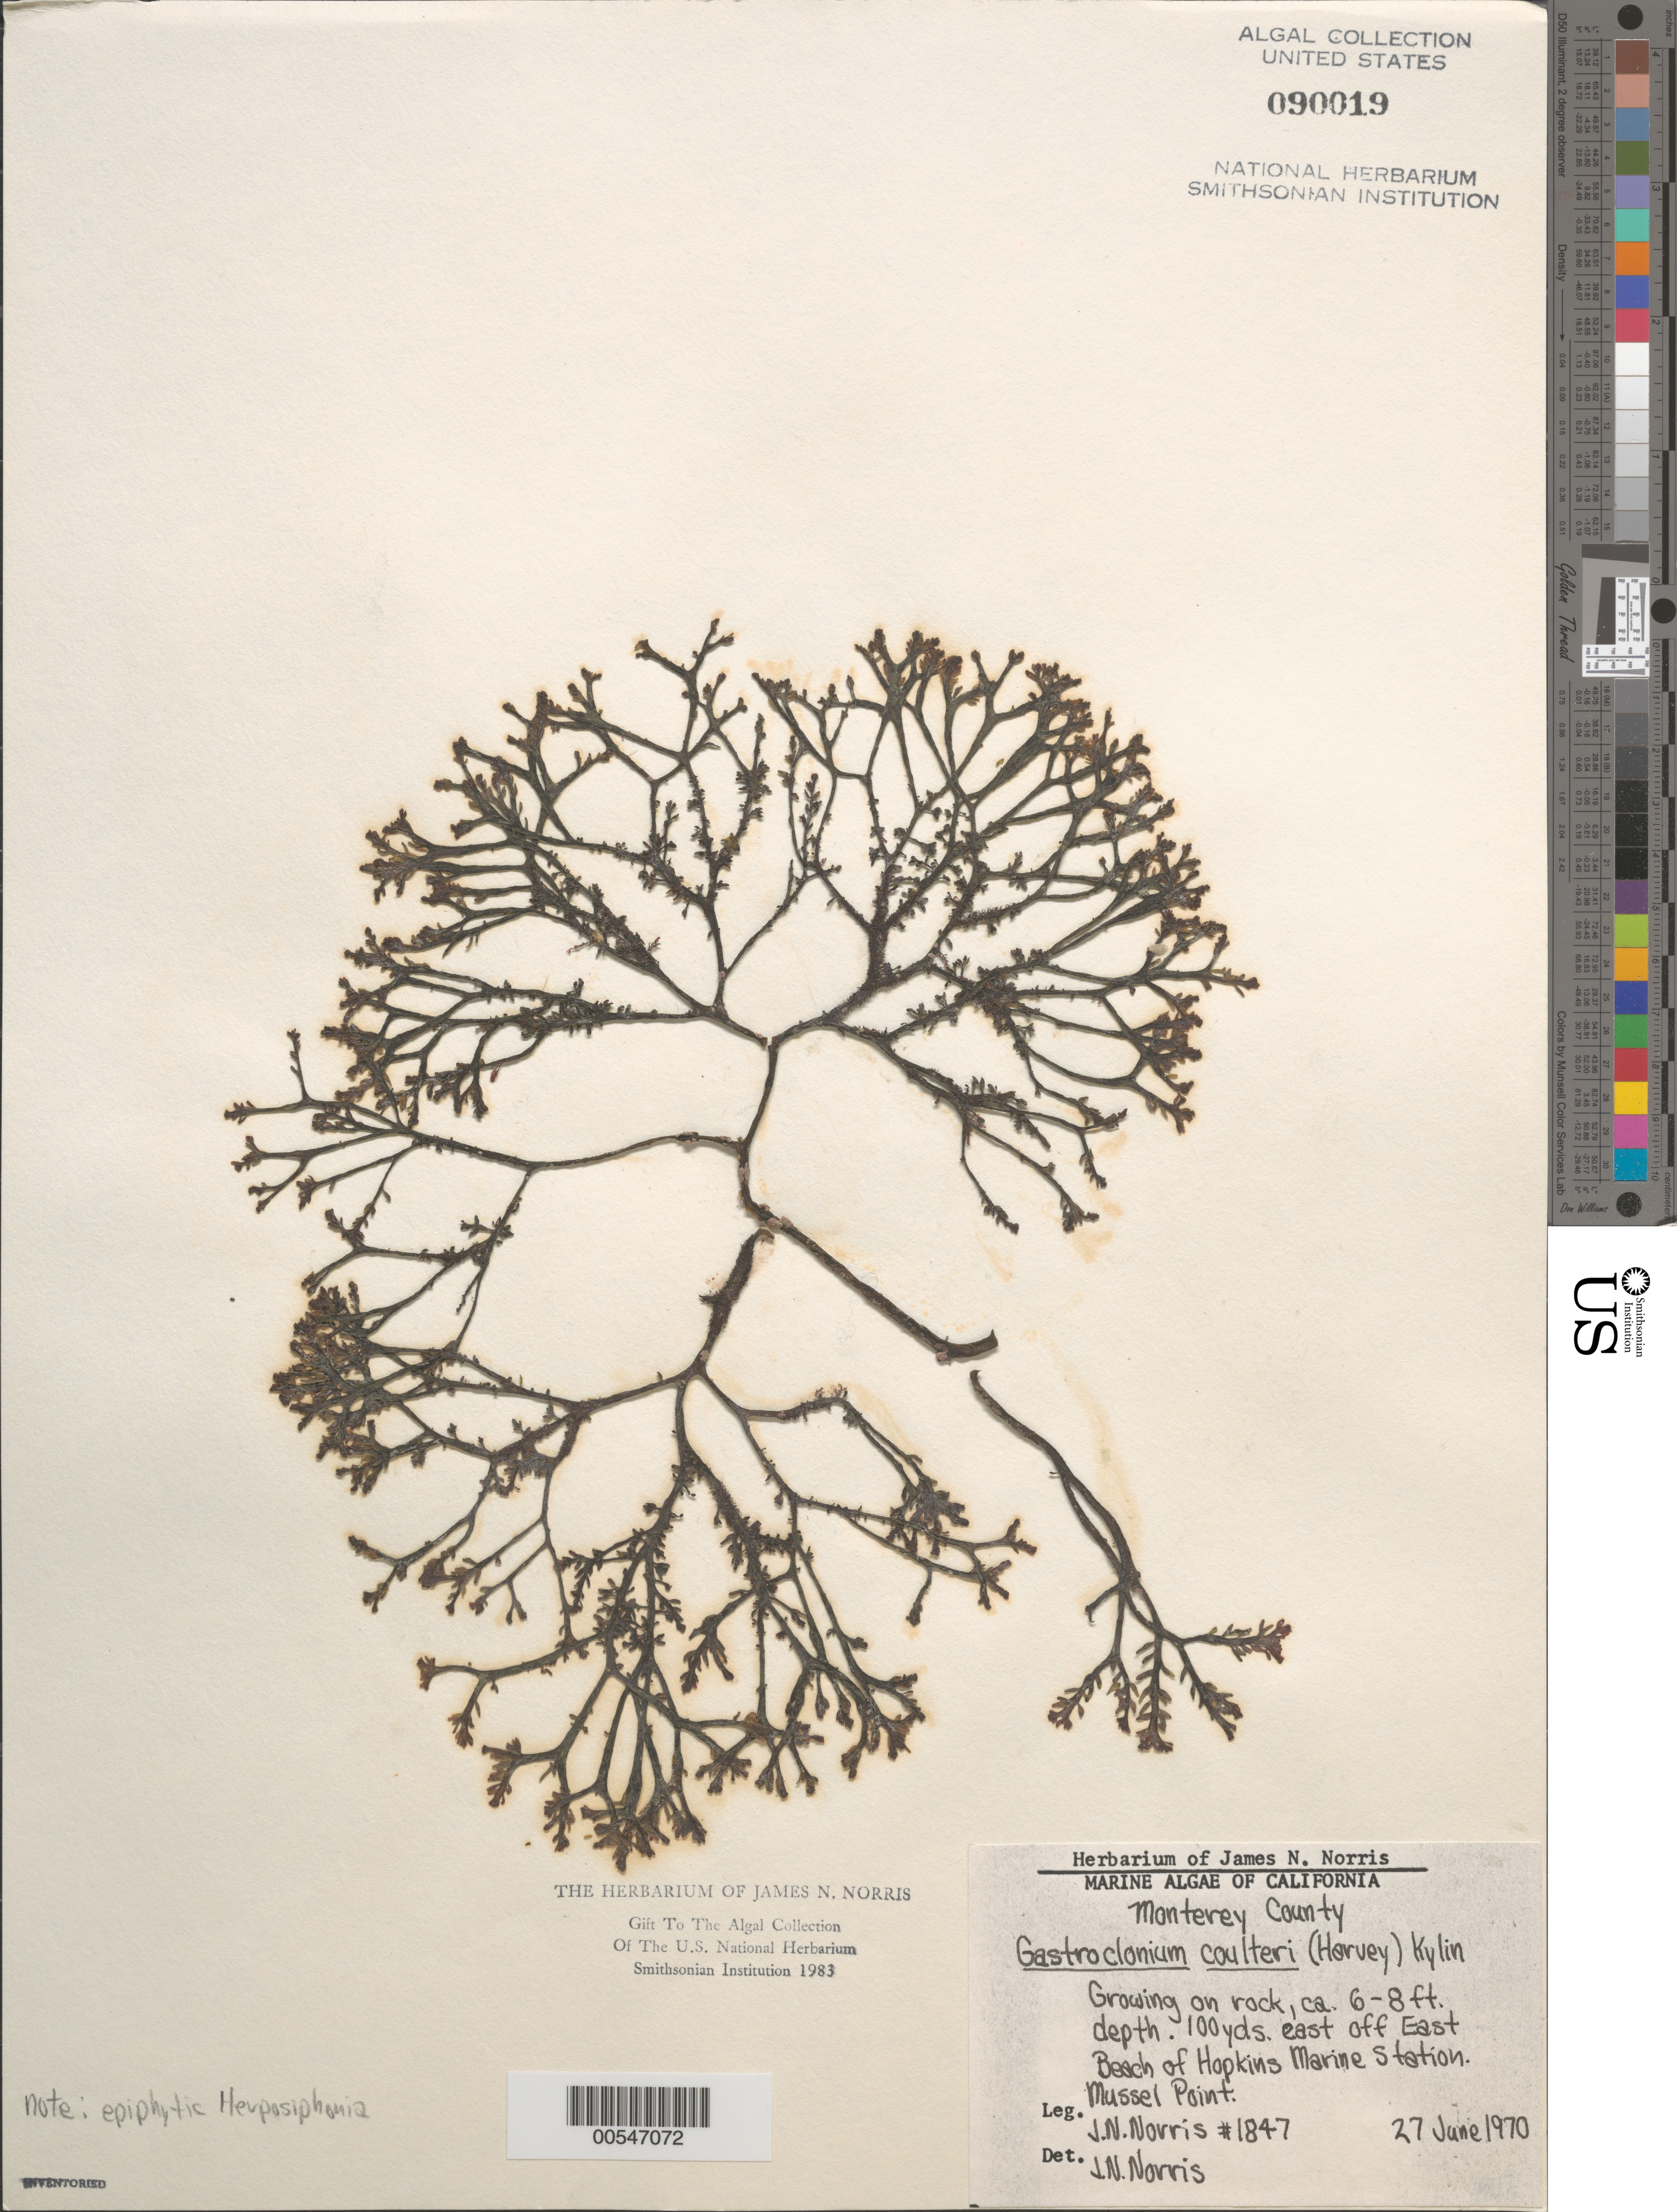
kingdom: Plantae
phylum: Rhodophyta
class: Florideophyceae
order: Rhodymeniales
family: Champiaceae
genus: Neogastroclonium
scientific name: Neogastroclonium subarticulatum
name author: (Turner) L. Le Gall et al.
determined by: Algae name updating Project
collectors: J. N. Norris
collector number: JN-1847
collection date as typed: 27 Jun 1970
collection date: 1970-06-27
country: United States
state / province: California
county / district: Monterey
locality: Mussel Point, Hopkins Marine Station, off east beach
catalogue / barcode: US 90019